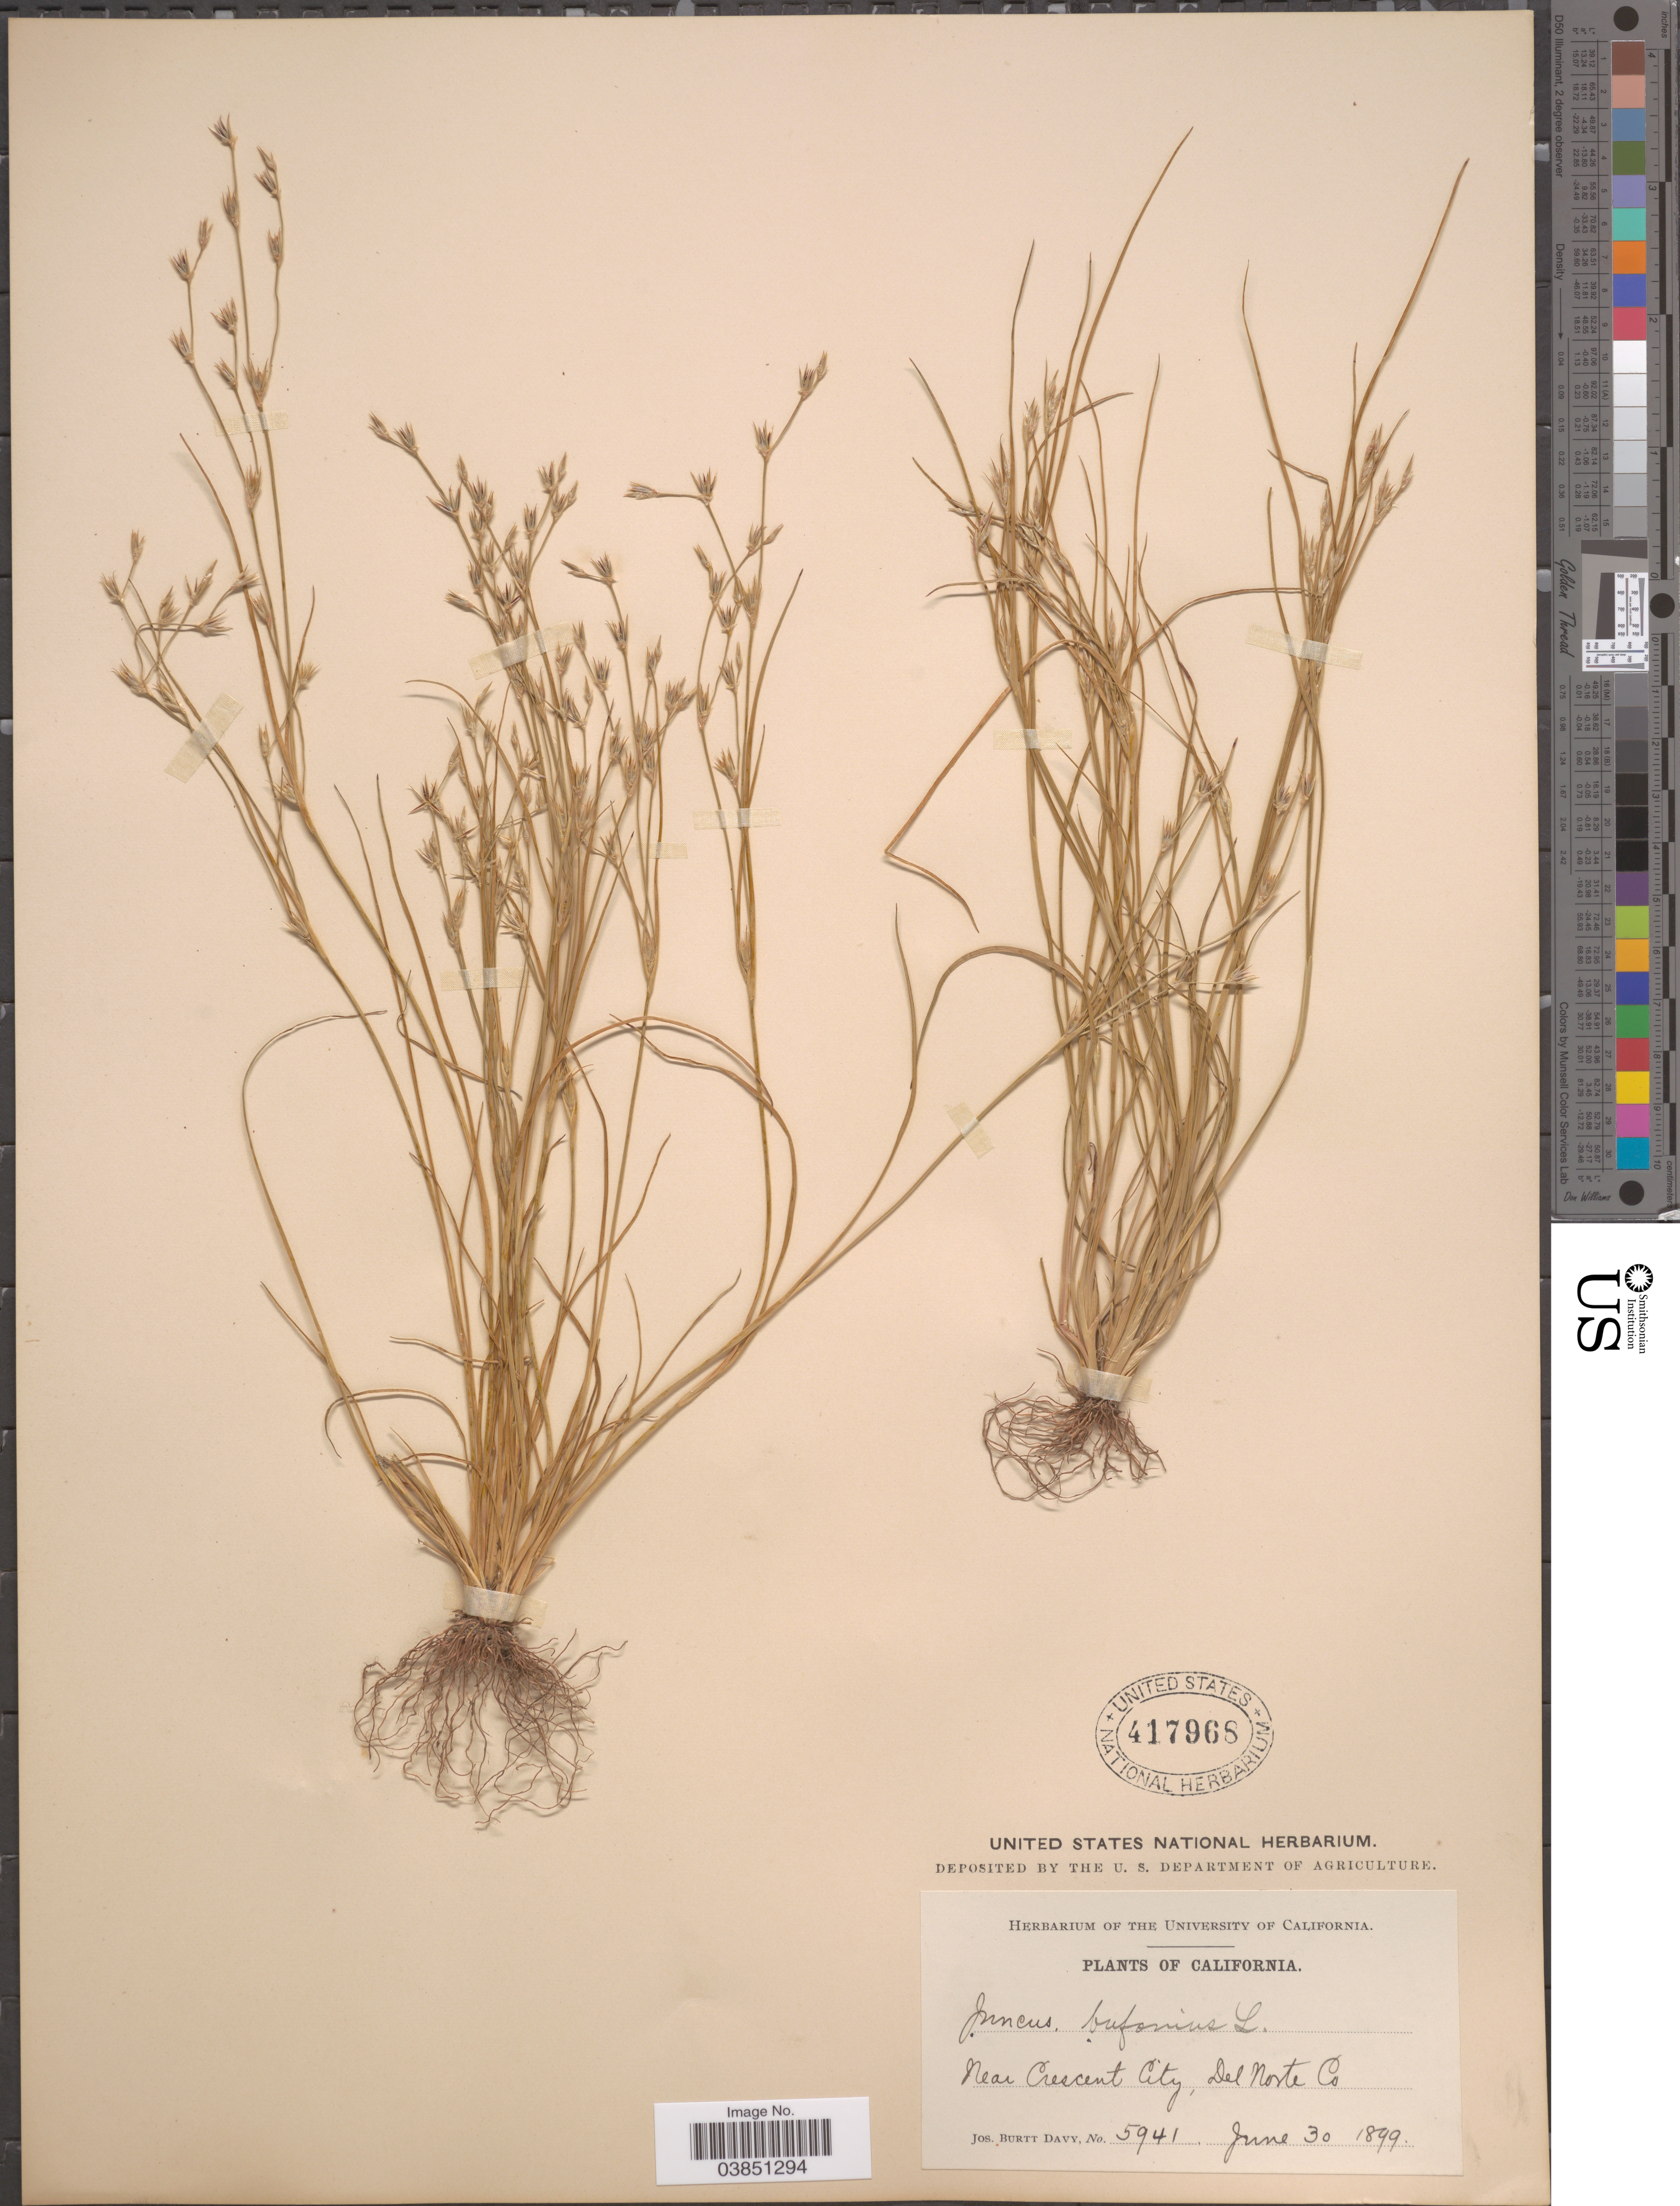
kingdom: Plantae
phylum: Tracheophyta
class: Liliopsida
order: Poales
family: Juncaceae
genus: Juncus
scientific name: Juncus bufonius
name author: L.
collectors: J. Burtt Davy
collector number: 5941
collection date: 1899-06-30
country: United States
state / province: California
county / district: Del Norte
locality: Near Crescent City, Del Norte Co.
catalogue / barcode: US 417968